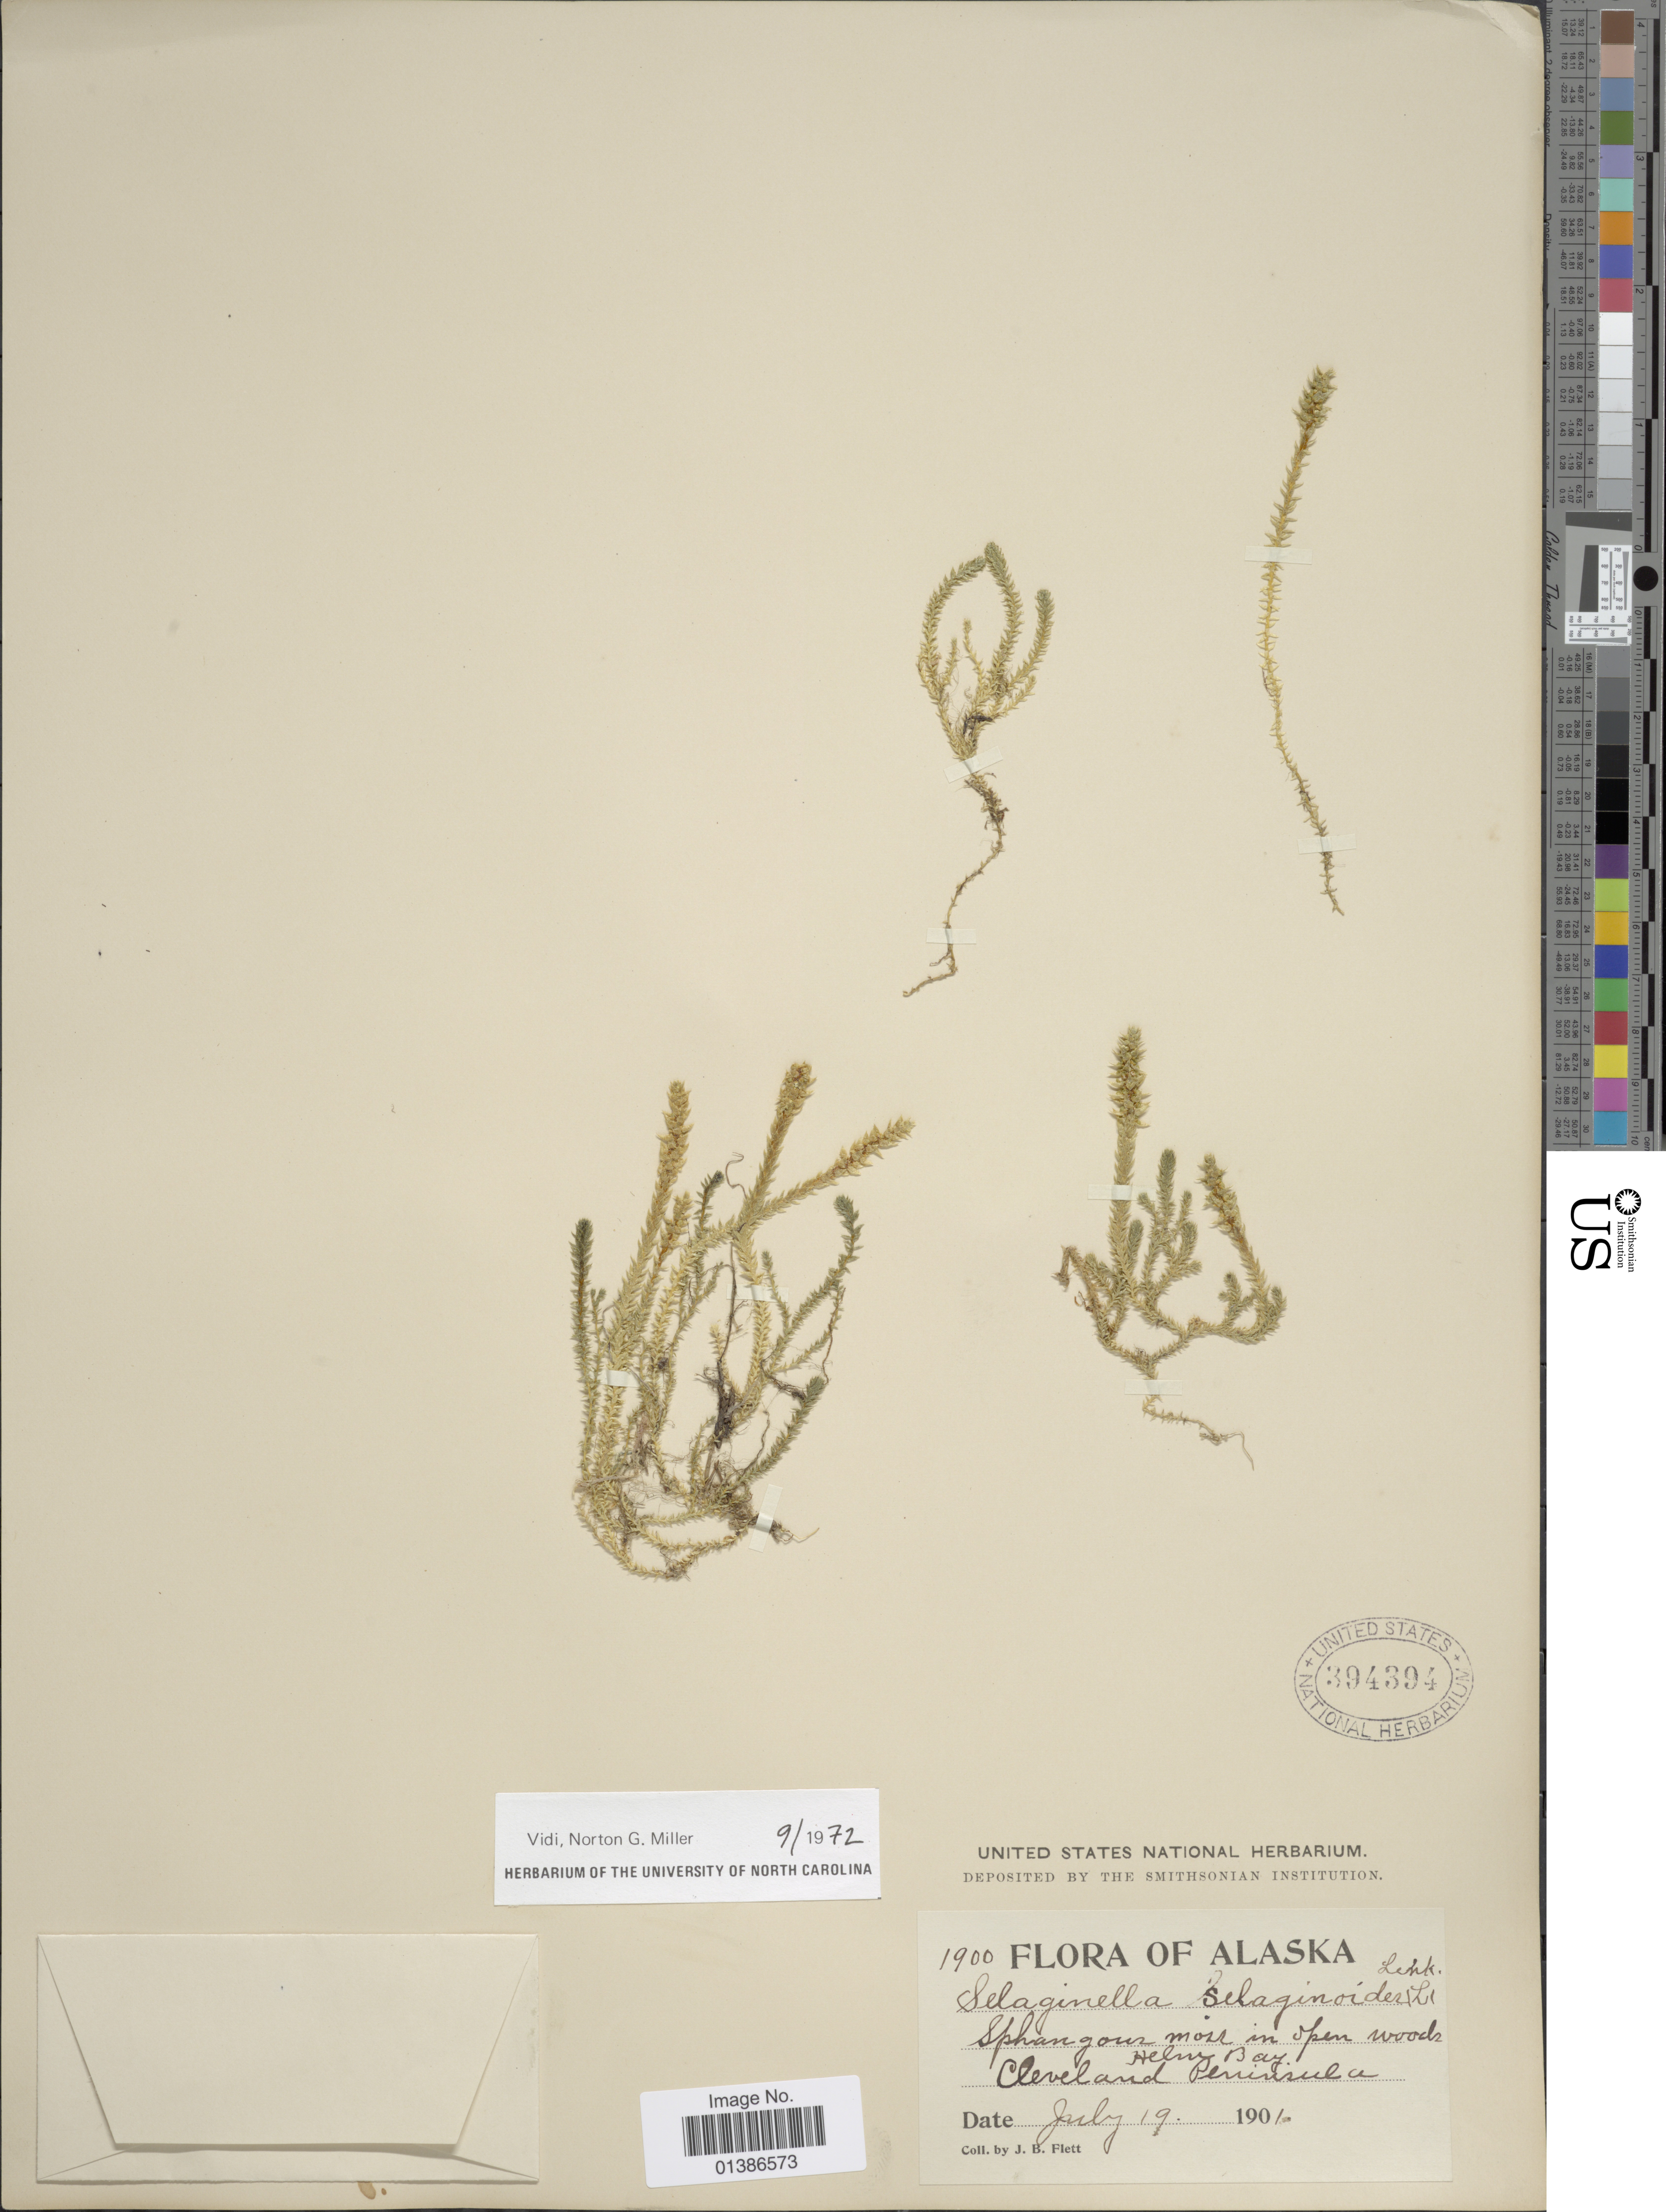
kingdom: Plantae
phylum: Tracheophyta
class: Lycopodiopsida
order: Selaginellales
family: Selaginellaceae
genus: Selaginella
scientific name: Selaginella selaginoides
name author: (L.) Link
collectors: J. Flett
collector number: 1900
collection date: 1901-07-19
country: United States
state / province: Alaska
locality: Cleveland Peninsula, Helm Bay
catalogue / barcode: US 394394